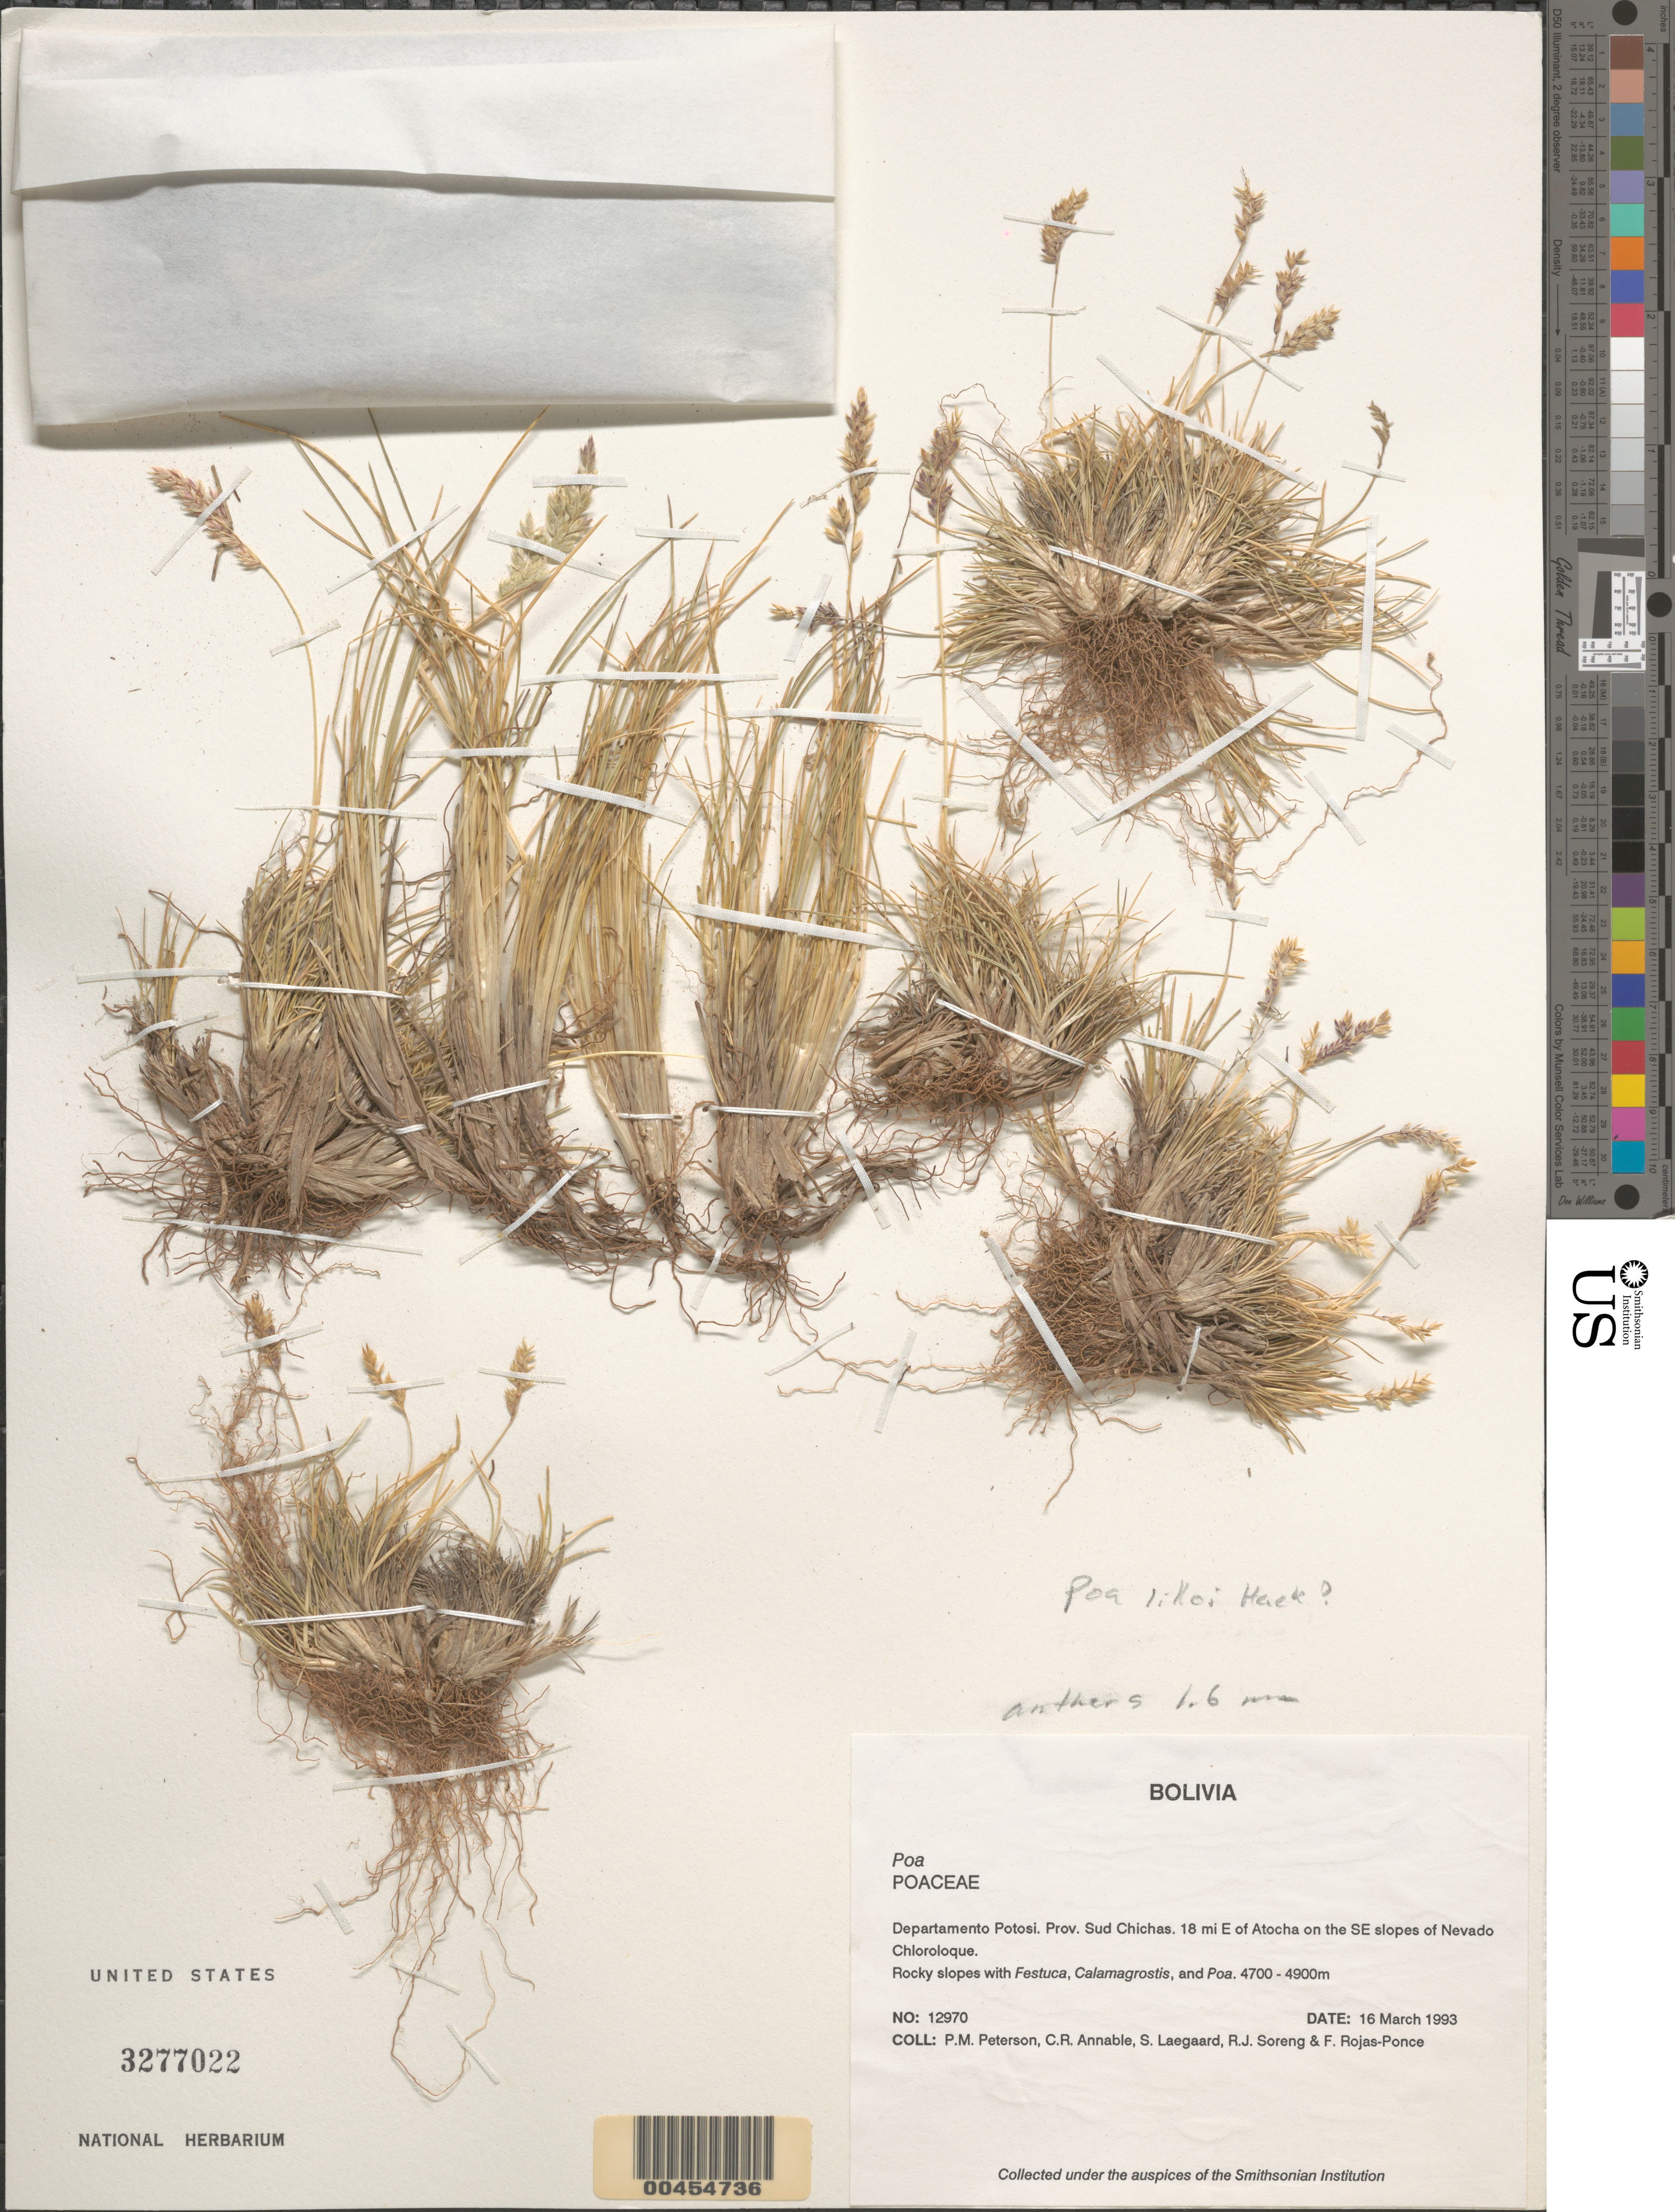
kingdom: Plantae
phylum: Tracheophyta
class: Liliopsida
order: Poales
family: Poaceae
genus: Poa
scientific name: Poa sp.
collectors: P. M. Peterson, C. R. Annable, S. Lægaard, R. J. Soreng & F. Rojas-Ponce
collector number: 12970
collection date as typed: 16 Mar 1993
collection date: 1993-03-16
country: Bolivia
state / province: Potosí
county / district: Sud Chichas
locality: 18 mi E of Atocha on the SE slopes of Nevada Chloroloque.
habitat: Rocky slopes with Festuca, Calamagrostis, and Poa.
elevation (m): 4700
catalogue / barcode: US 3277022